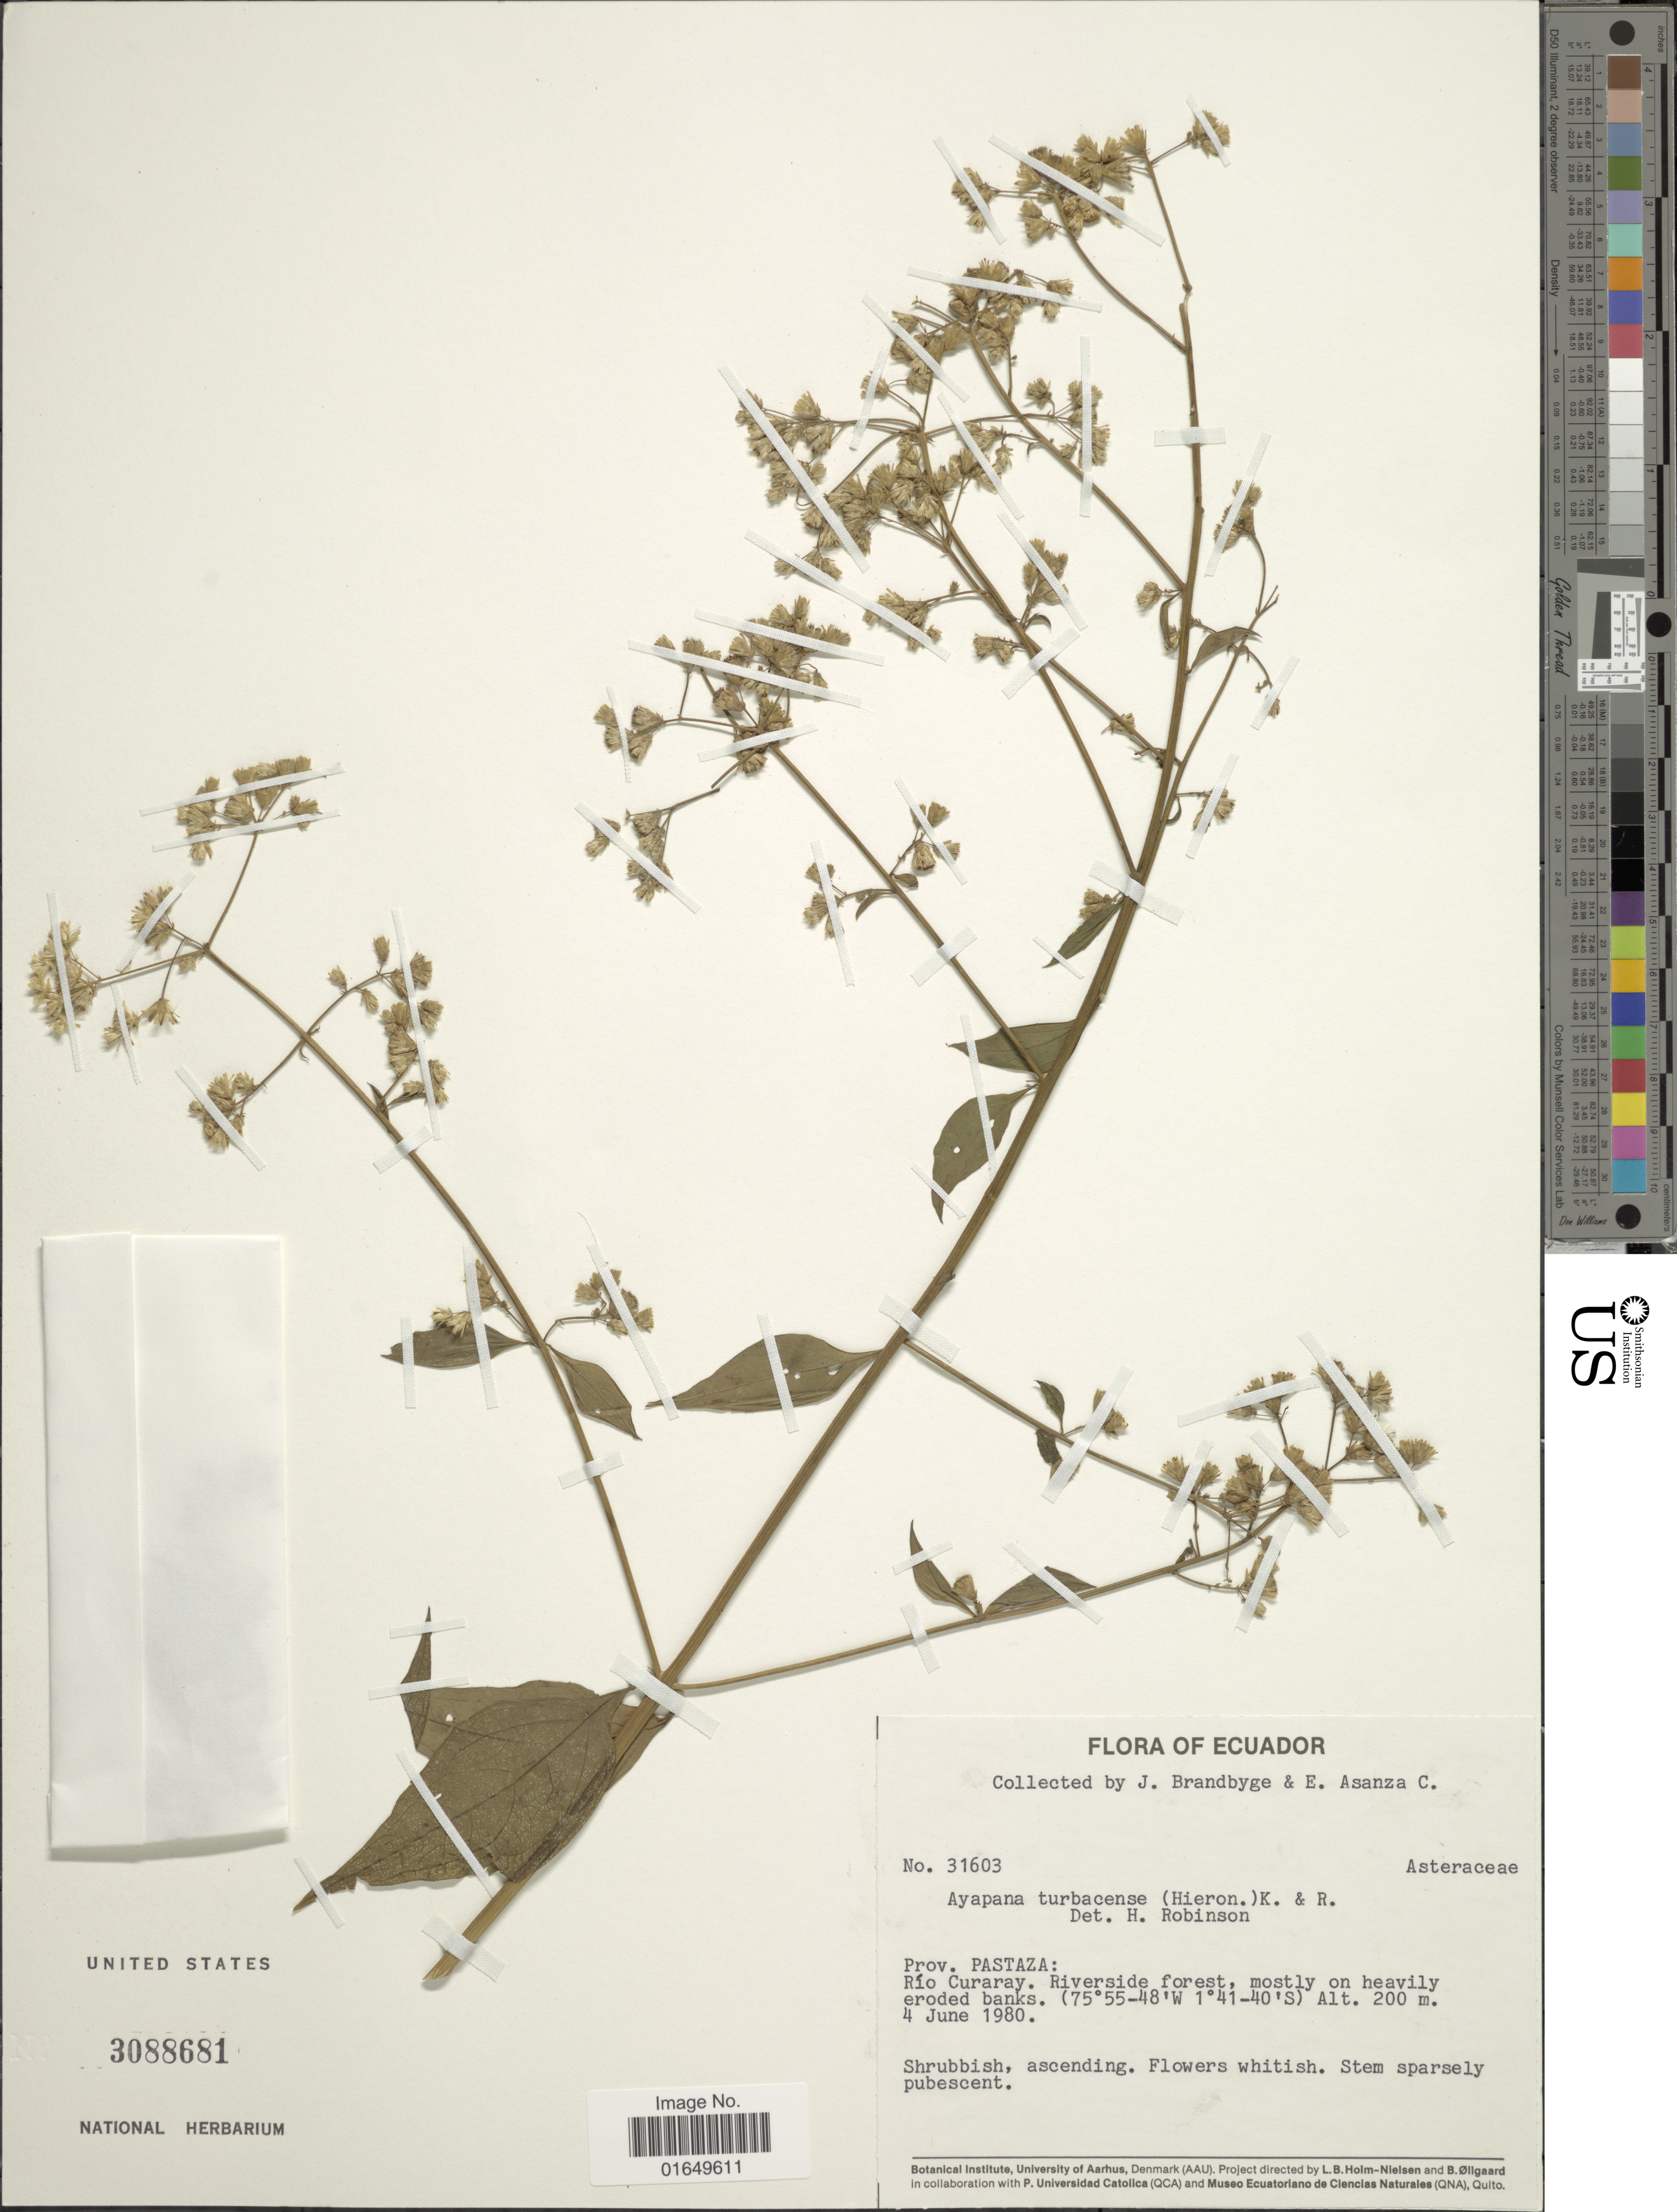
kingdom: Plantae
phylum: Tracheophyta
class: Magnoliopsida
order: Asterales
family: Asteraceae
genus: Ayapana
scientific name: Ayapana ecuadorensis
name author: R.M. King & H. Rob.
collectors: J. Brandbyge & E. Asanza C.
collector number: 31603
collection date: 1980-06-04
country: Ecuador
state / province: Pastaza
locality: Río Curaray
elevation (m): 200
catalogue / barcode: US 3088681